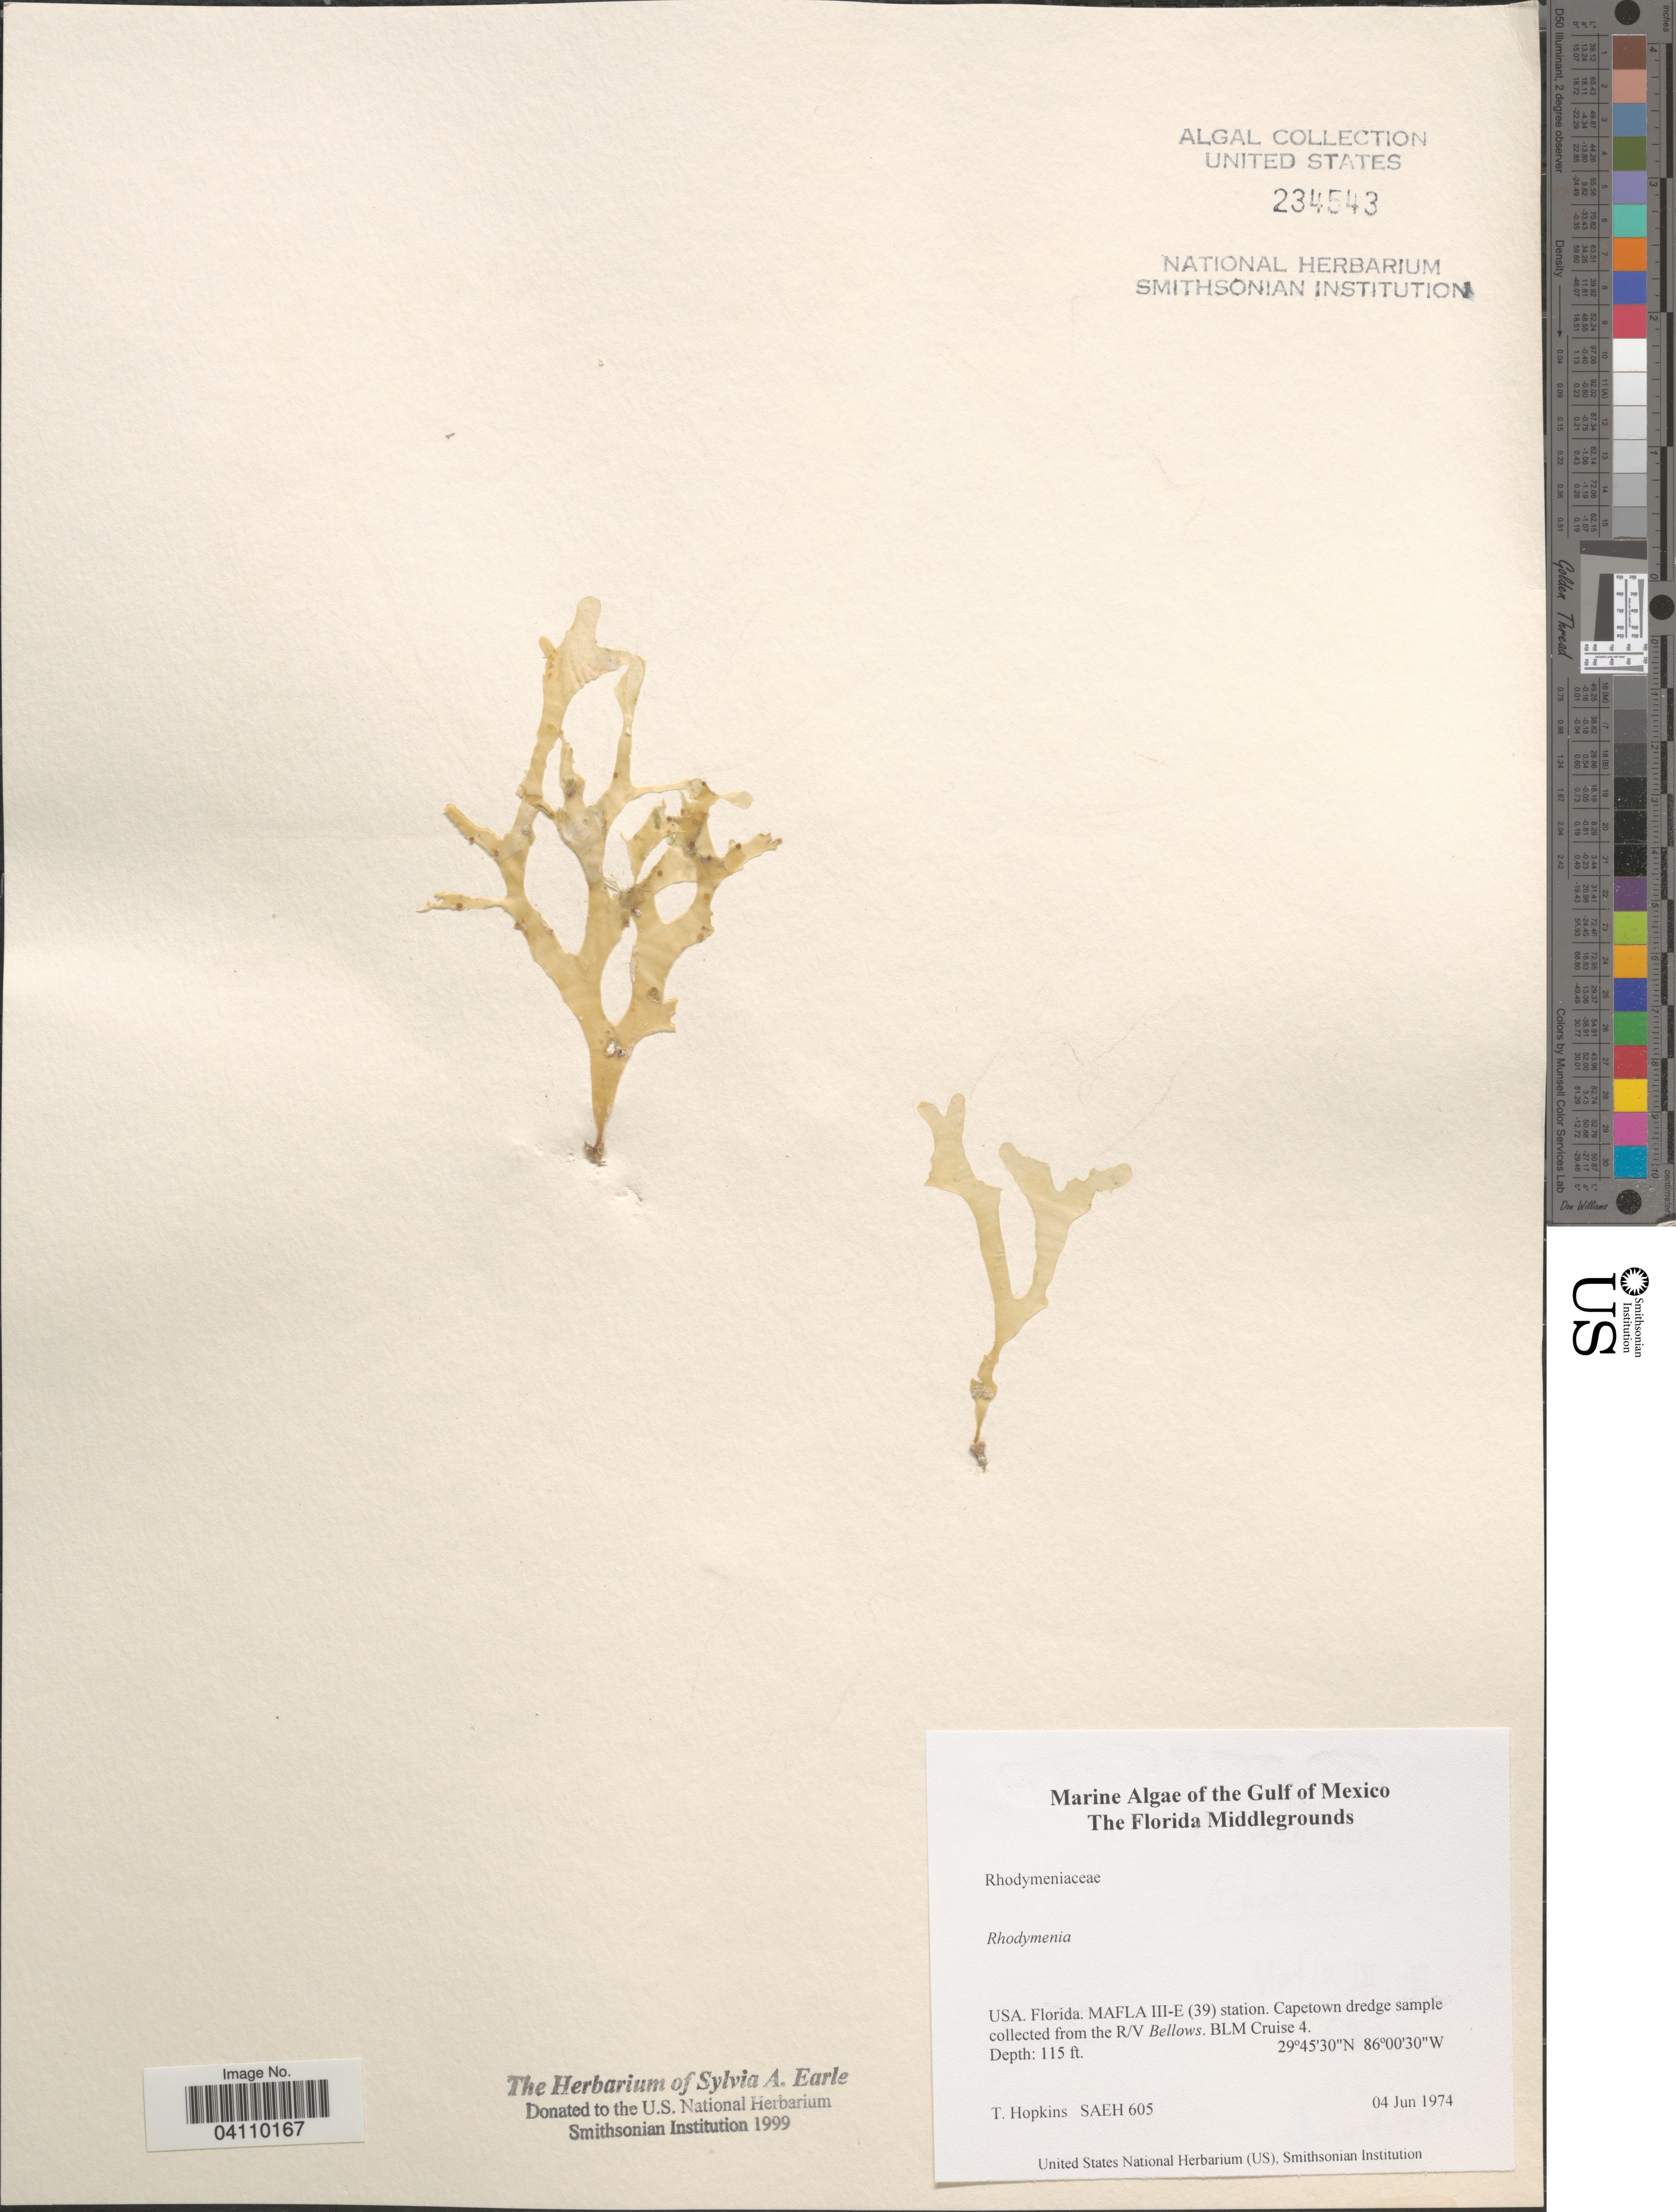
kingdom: Plantae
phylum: Rhodophyta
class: Florideophyceae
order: Rhodymeniales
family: Rhodymeniaceae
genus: Rhodymenia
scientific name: Rhodymenia sp.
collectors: T. Hopkins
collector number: SAEH605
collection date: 1974-06-04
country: United States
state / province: Florida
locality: The Gulf of Mexico. The Florida Middlegrounds. MAFLA III-E (39) station. Capetown dredge sample collected from the R/V Bellows. BLM Cruise 4.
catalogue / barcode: US 234543